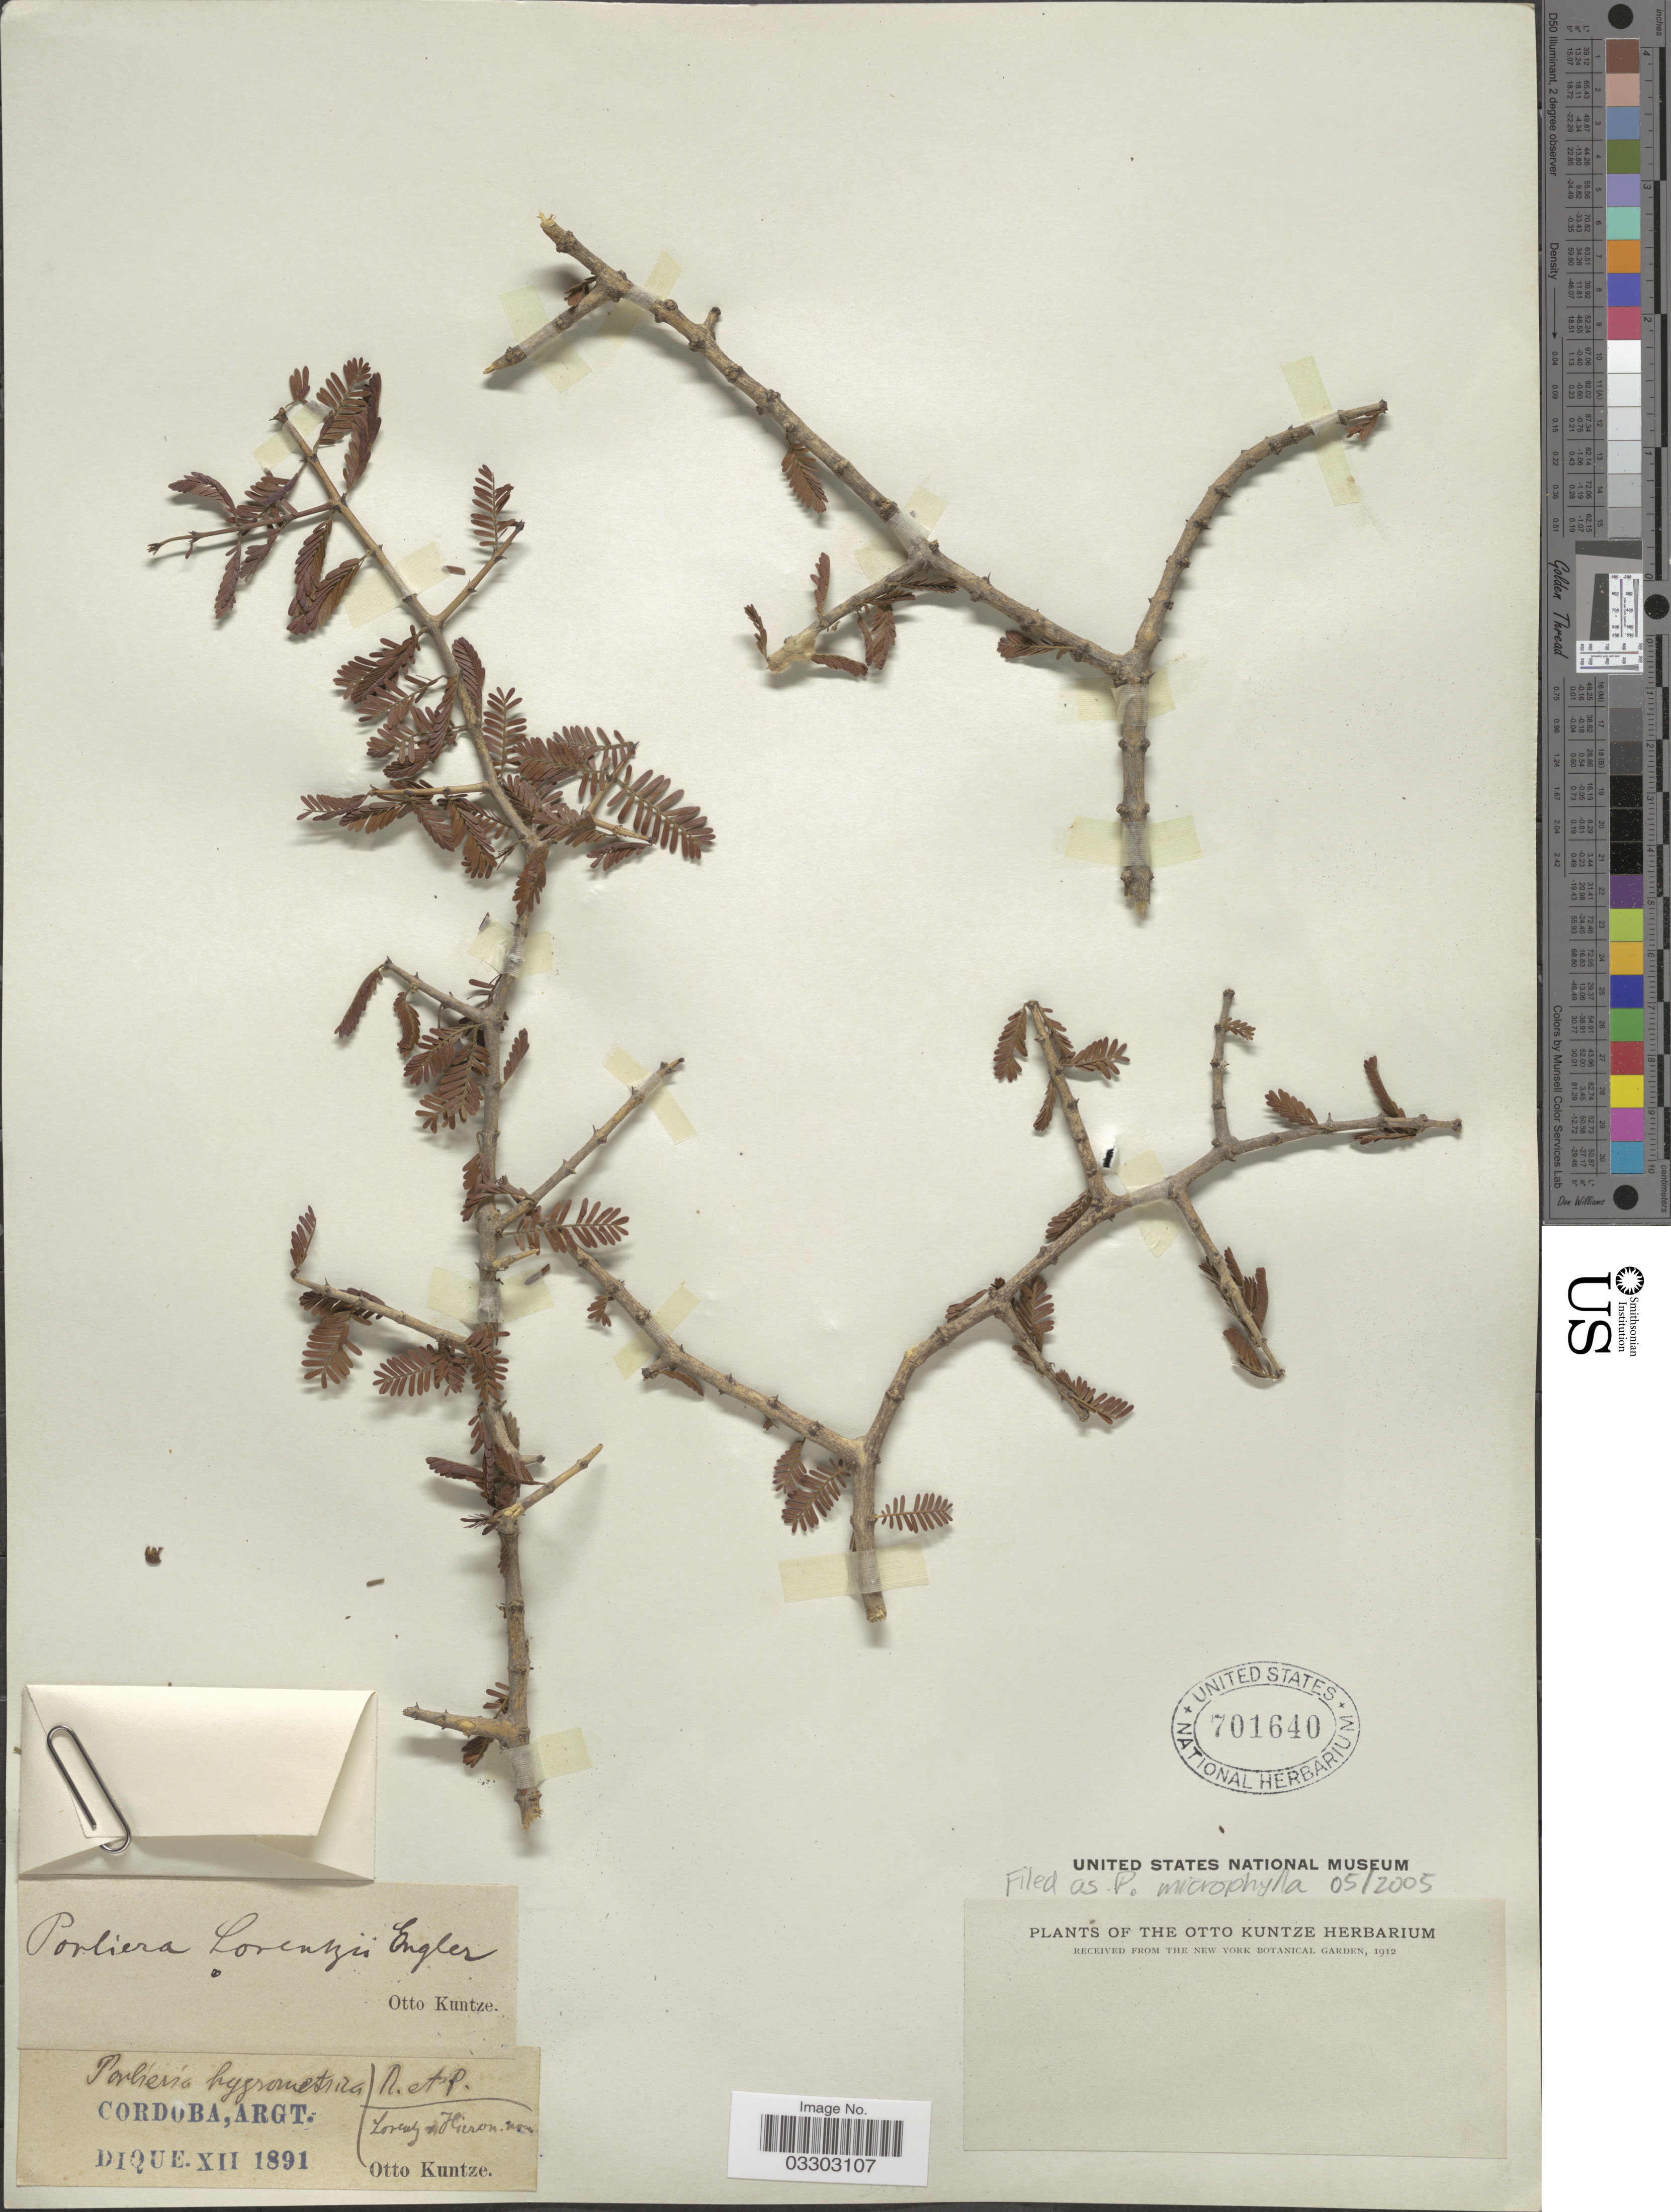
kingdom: Plantae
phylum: Tracheophyta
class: Magnoliopsida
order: Zygophyllales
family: Zygophyllaceae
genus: Porlieria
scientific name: Porlieria microphylla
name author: (Baill.) Descole et al.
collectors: C.E.O. Kuntze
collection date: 1891-12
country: Argentina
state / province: Cordoba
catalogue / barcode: US 701640